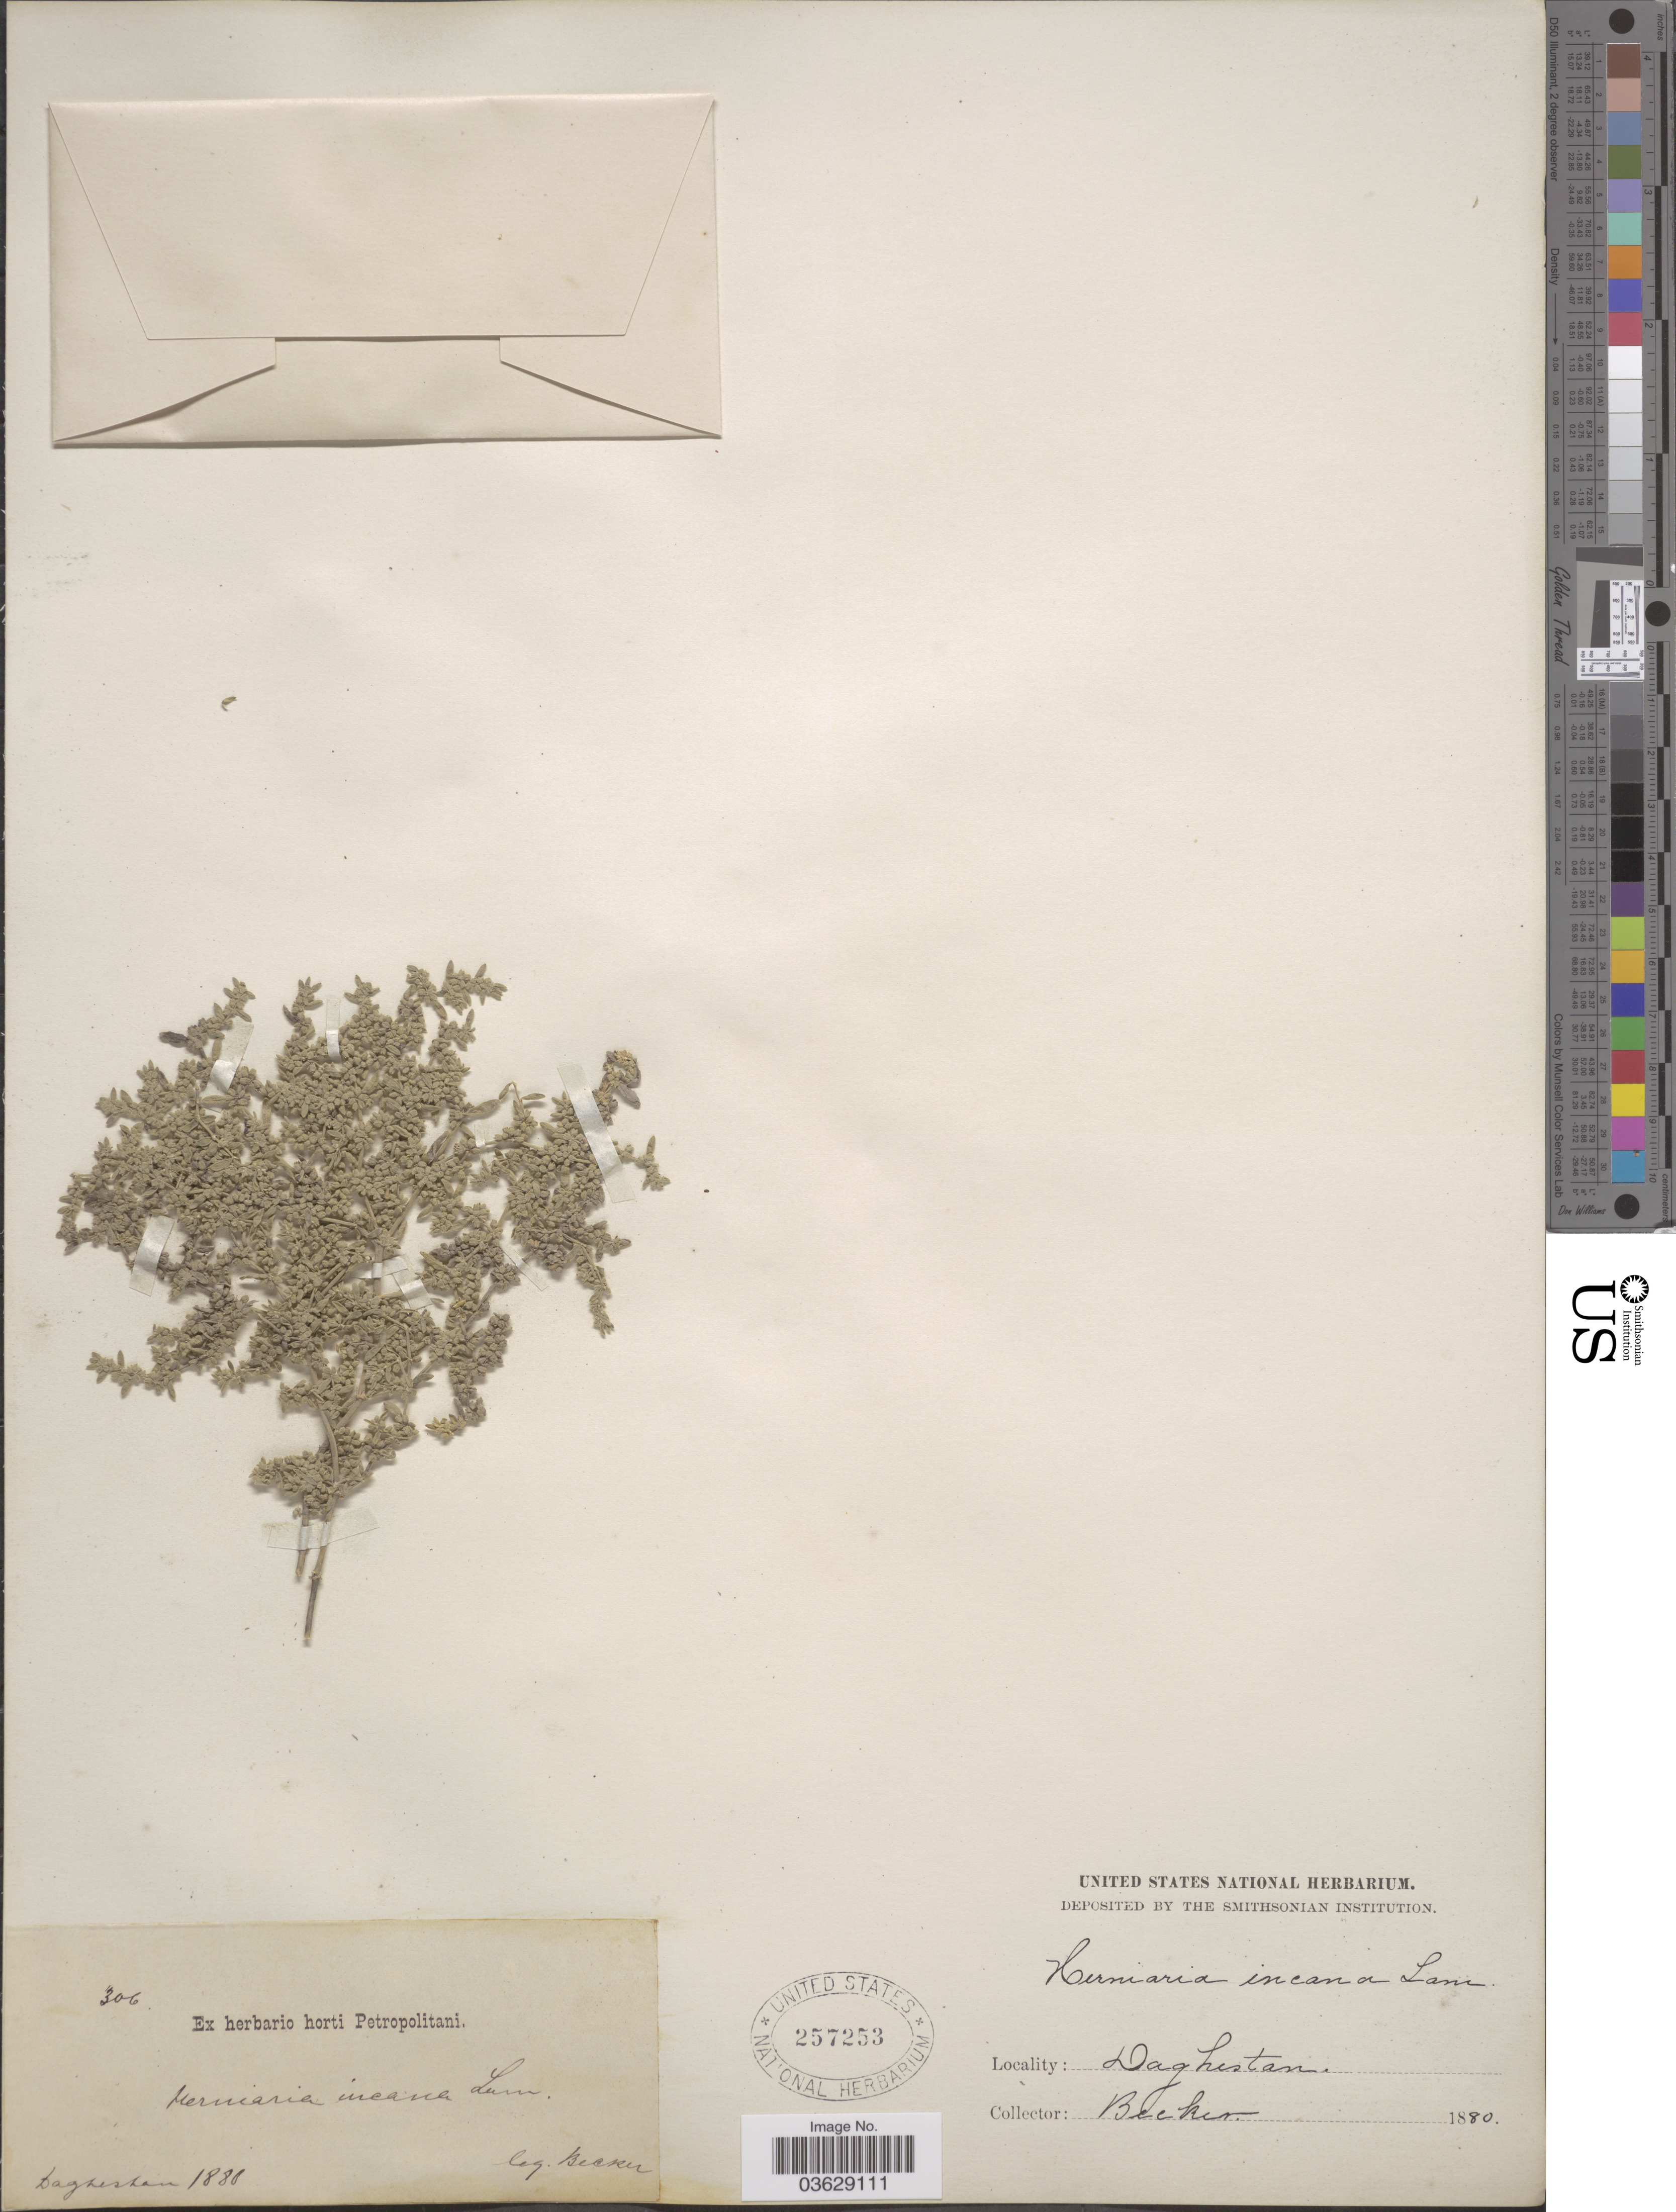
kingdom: Plantae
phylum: Tracheophyta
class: Magnoliopsida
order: Caryophyllales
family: Caryophyllaceae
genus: Herniaria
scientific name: Herniaria incana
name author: Lam.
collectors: -. Becker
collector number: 306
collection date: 1880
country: Russian Federation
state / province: Dagestan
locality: Daghestan.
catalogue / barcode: US 257253